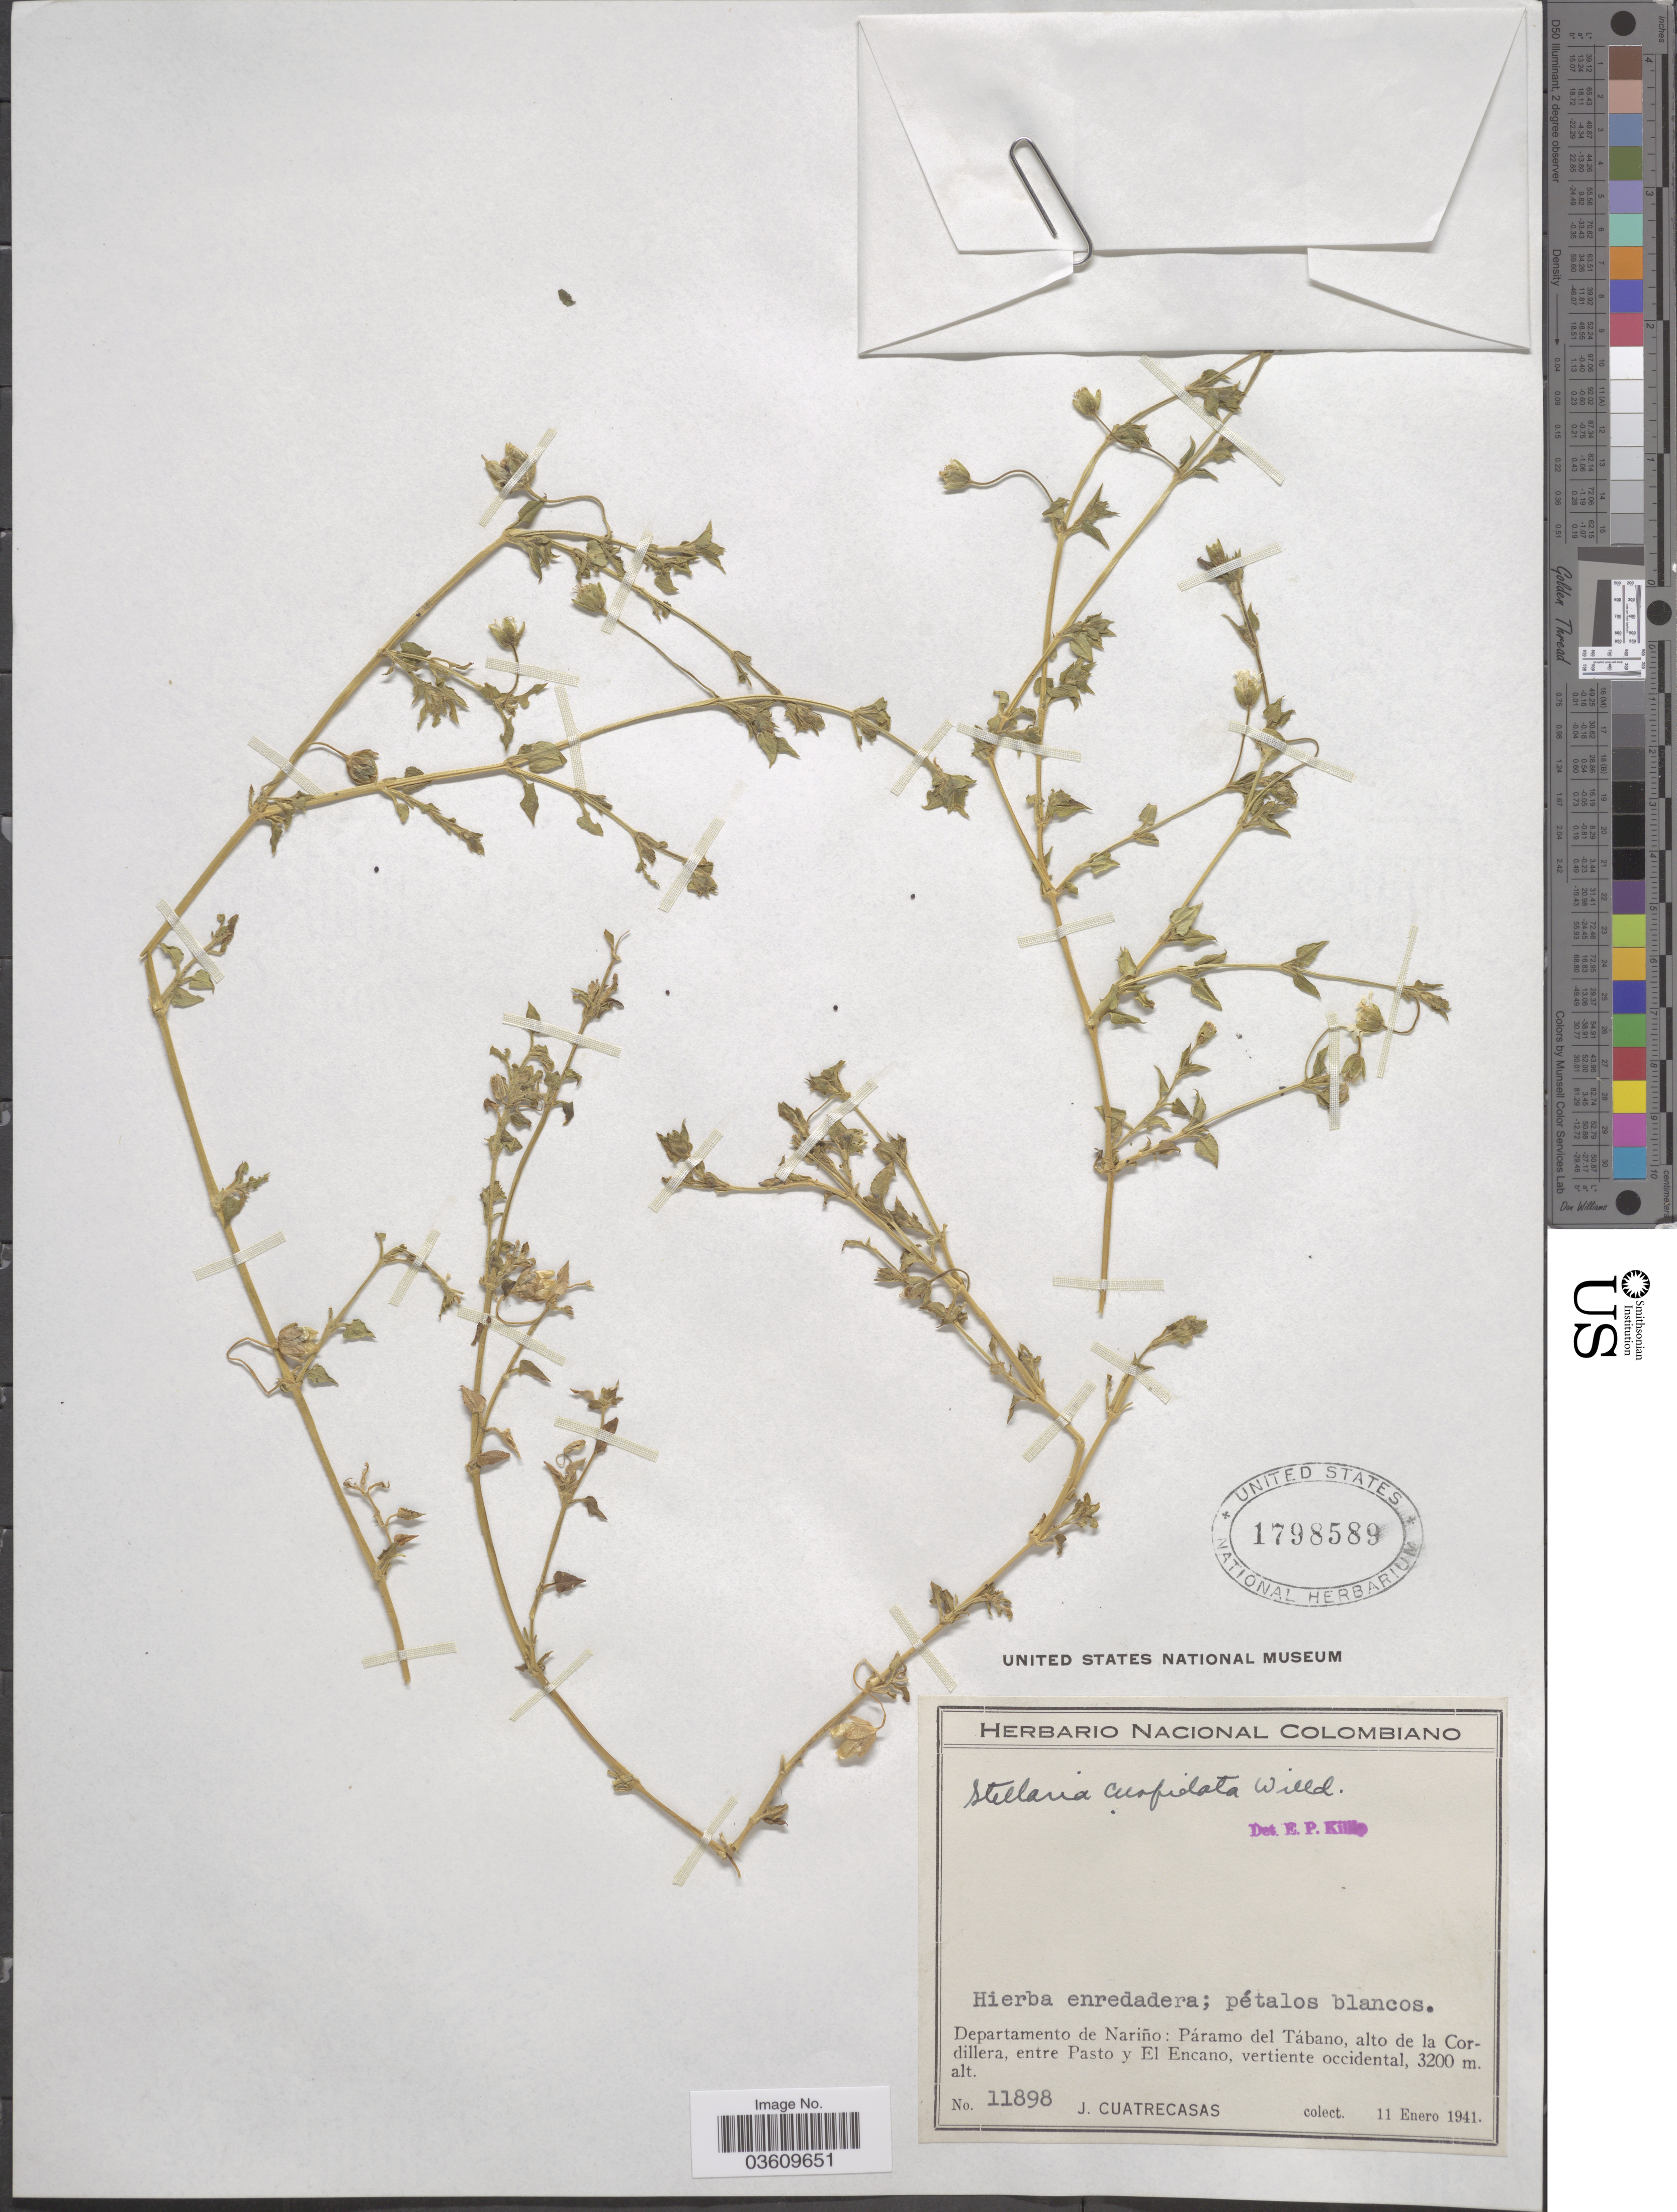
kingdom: Plantae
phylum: Tracheophyta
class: Magnoliopsida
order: Caryophyllales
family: Caryophyllaceae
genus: Stellaria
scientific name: Stellaria cuspidata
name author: Willd. ex Schltdl.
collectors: J. Cuatrecasas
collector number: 11898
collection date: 1941-01-11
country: Colombia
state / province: Nariño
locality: Departamento de Nariño: Páramo del Tábano, alto de la Cordillera, entre Pasto y El Encano, vertiente occidental.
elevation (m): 3200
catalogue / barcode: US 1798589